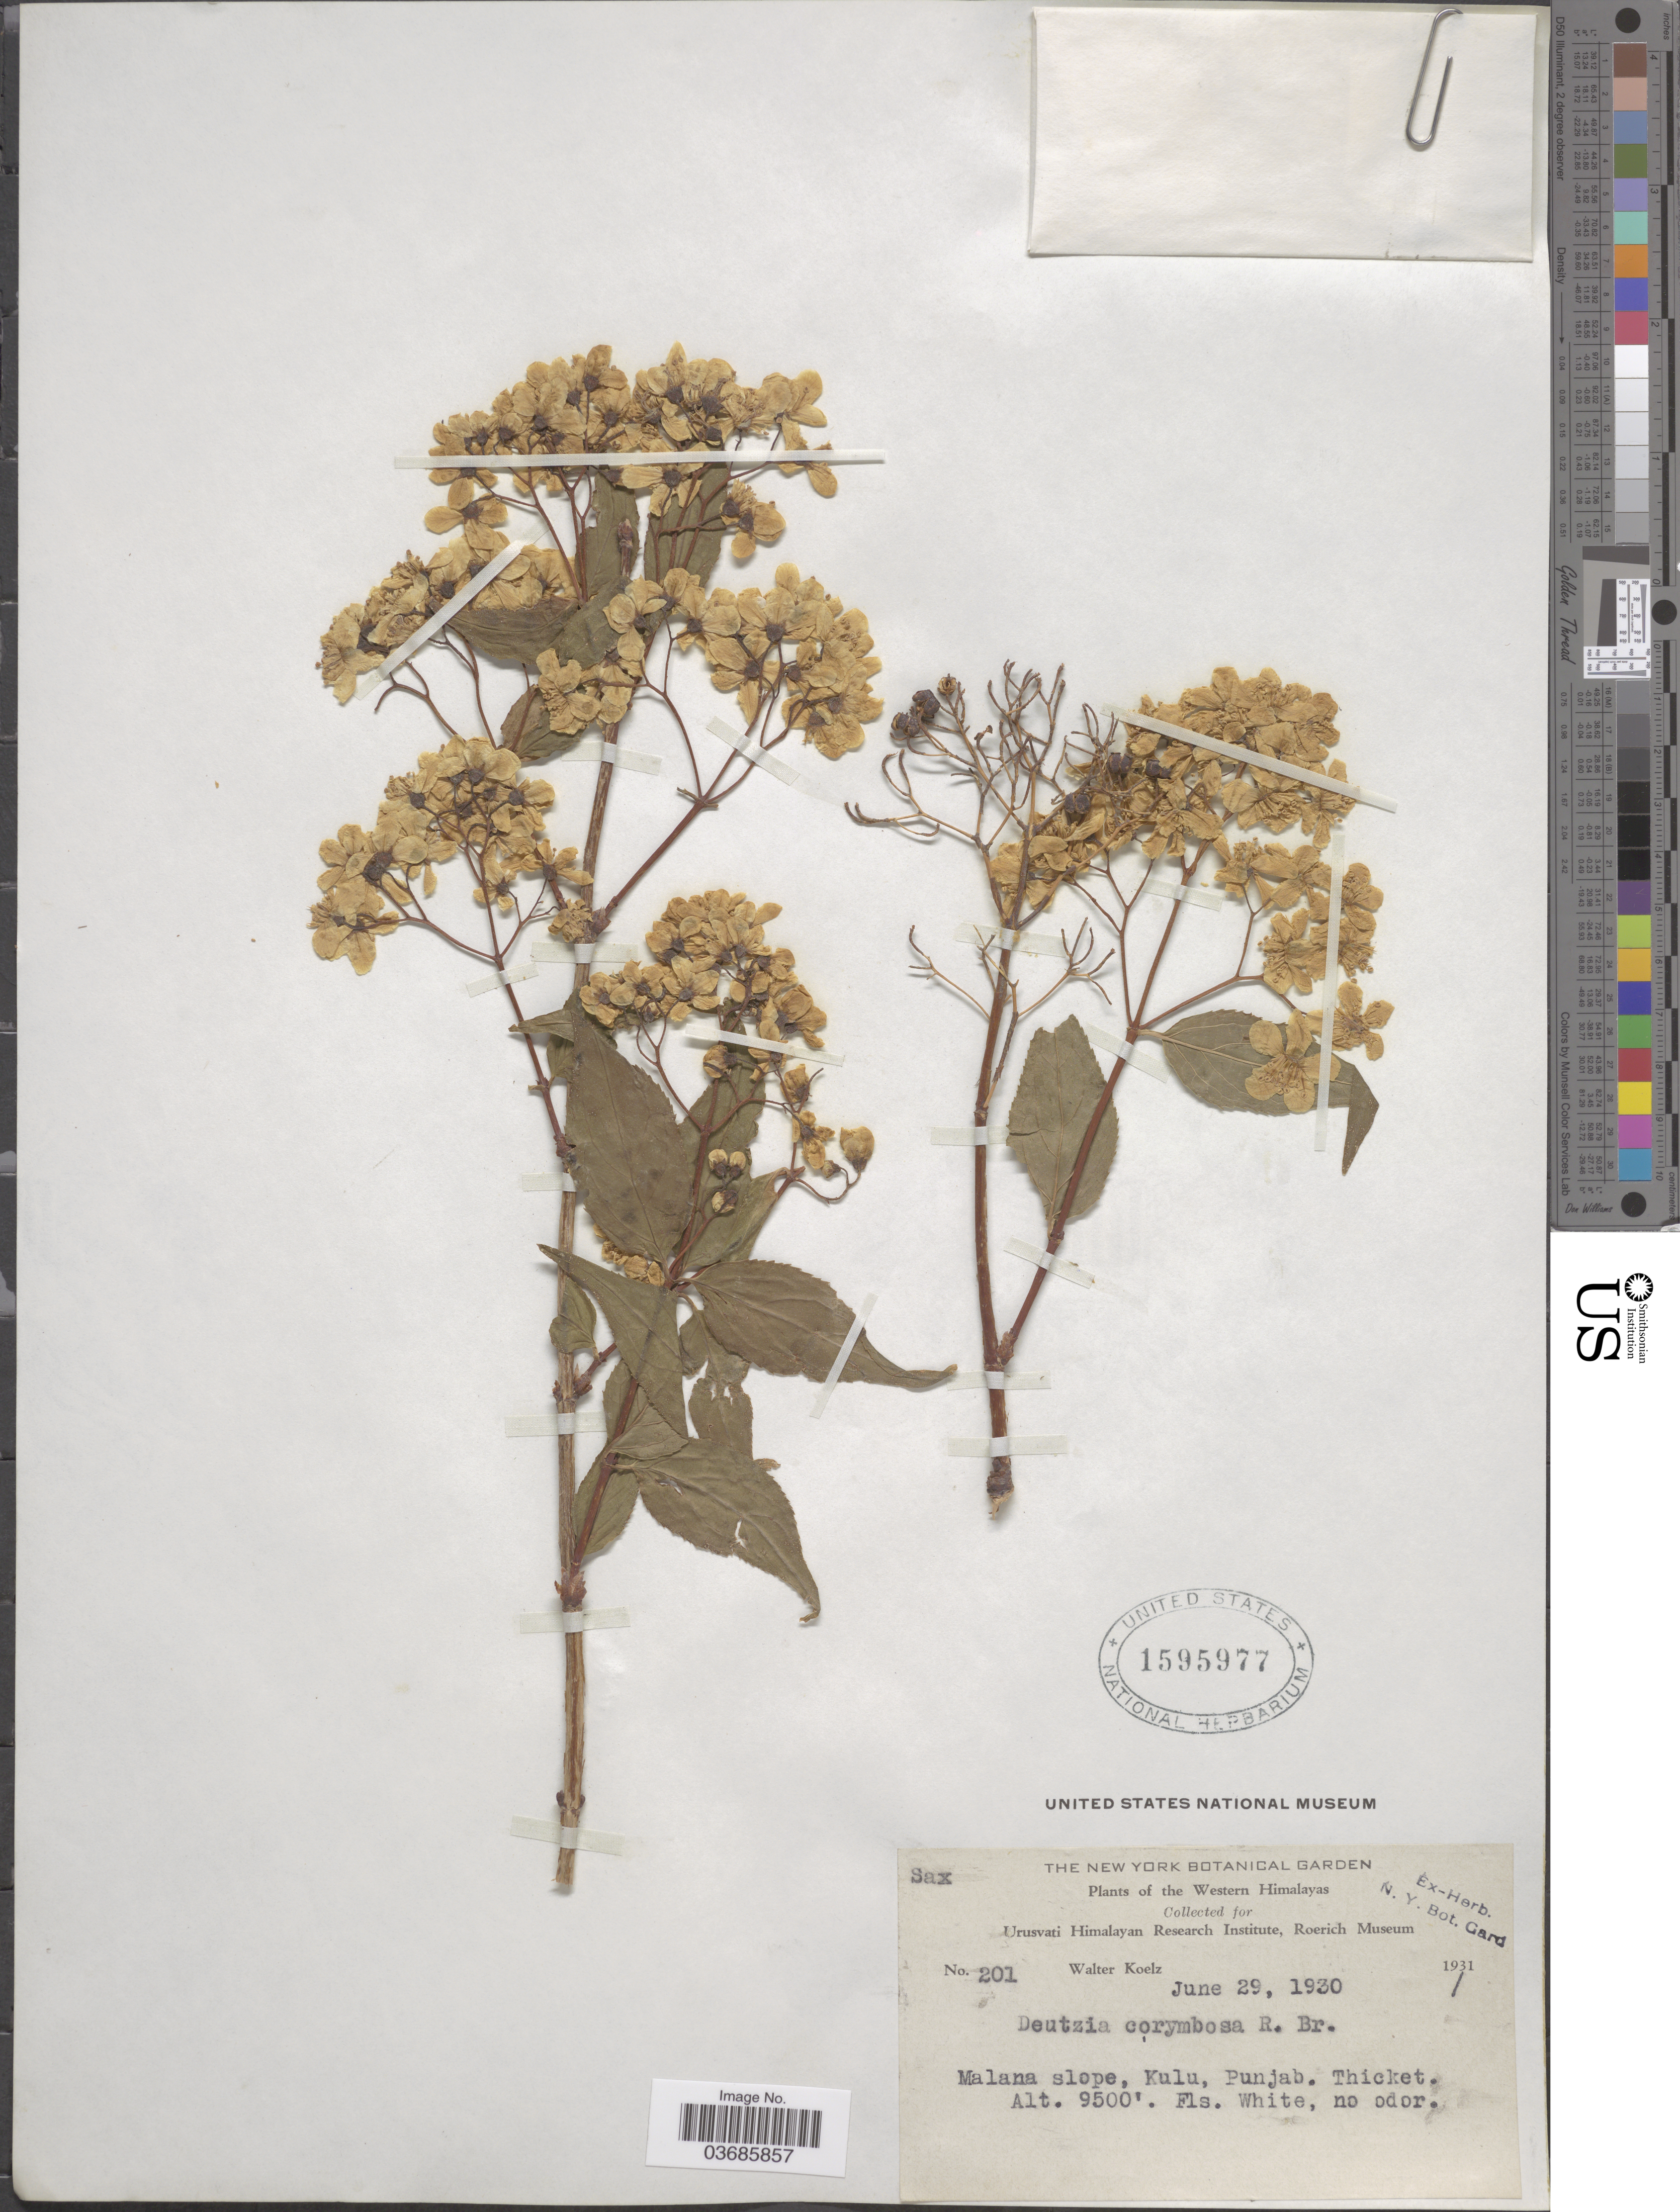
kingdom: Plantae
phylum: Tracheophyta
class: Magnoliopsida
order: Cornales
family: Hydrangeaceae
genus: Deutzia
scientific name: Deutzia corymbosa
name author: R. Br. ex G. Don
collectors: W. N. Koelz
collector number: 201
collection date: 1930-06-29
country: India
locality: Western Himalayas. Malana slope, Kulu, Punjab.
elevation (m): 2896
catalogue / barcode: US 1595977